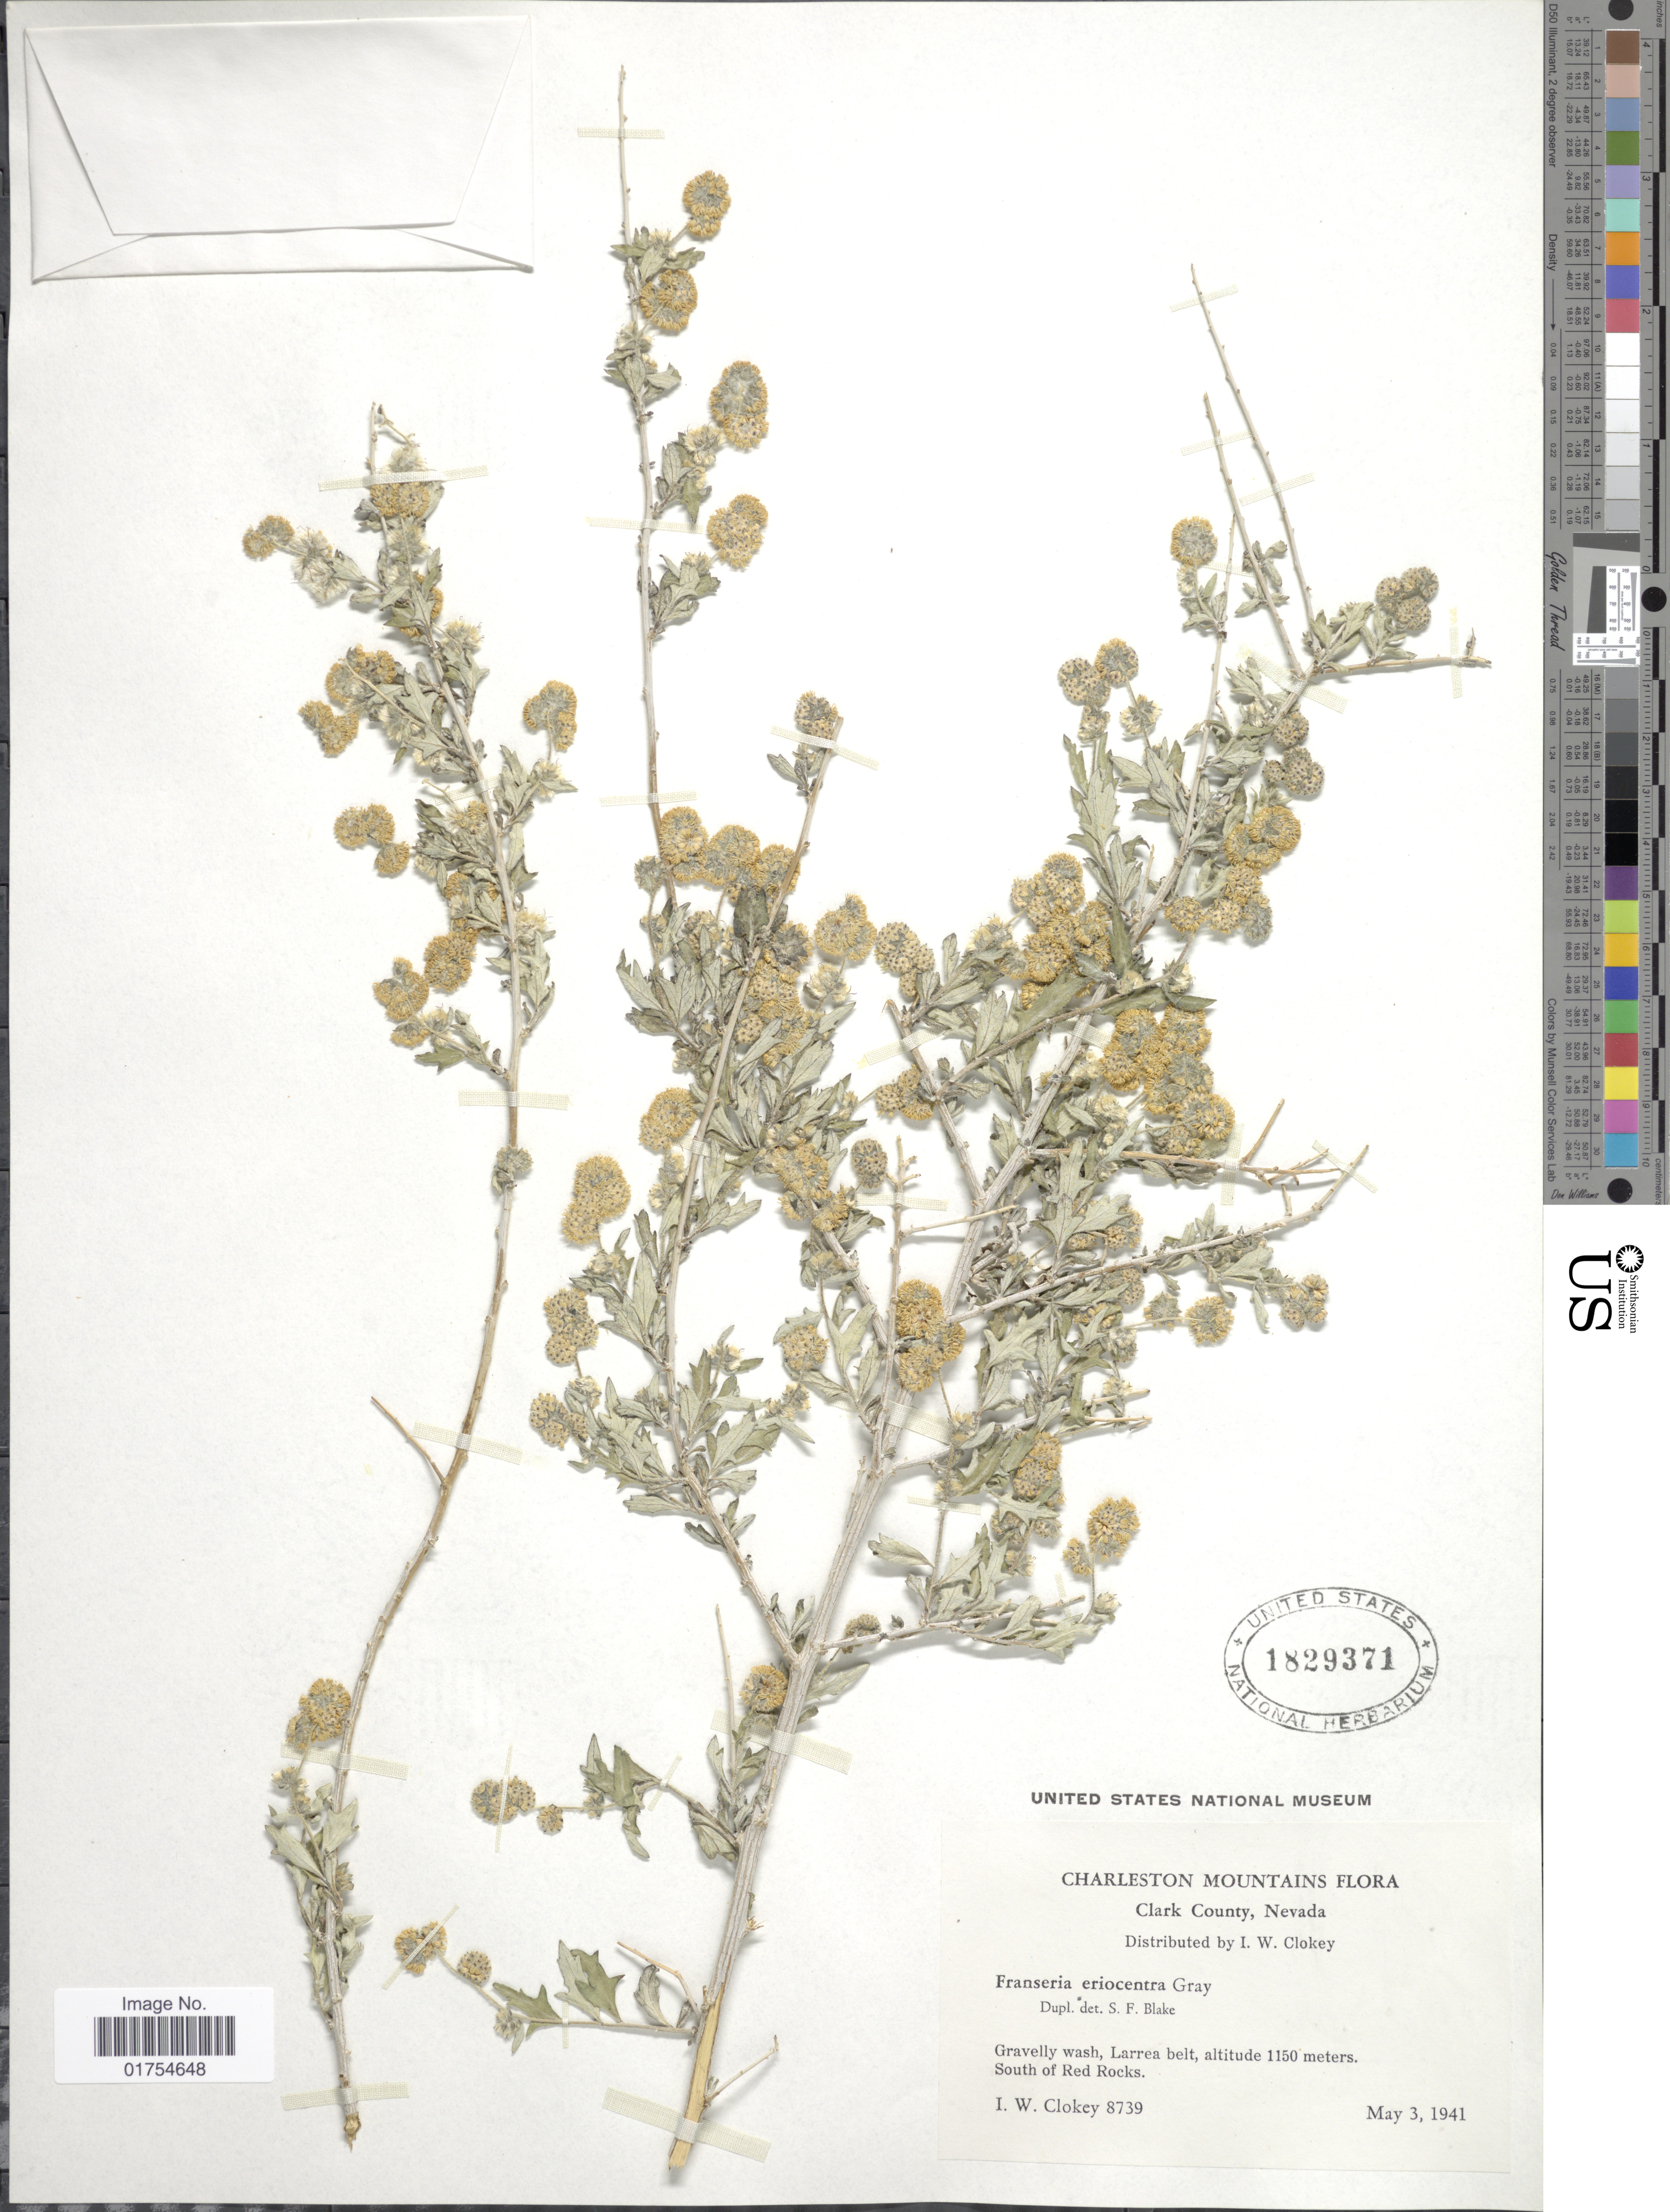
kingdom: Plantae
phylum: Tracheophyta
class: Magnoliopsida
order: Asterales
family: Asteraceae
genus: Franseria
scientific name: Franseria eriocentra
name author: A. Gray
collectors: I. W. Clokey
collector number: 8739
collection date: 1941-05-03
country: United States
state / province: Nevada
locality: Charleston Mountains. Clark County. South Of Red Rocks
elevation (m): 1150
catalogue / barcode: US 1829371